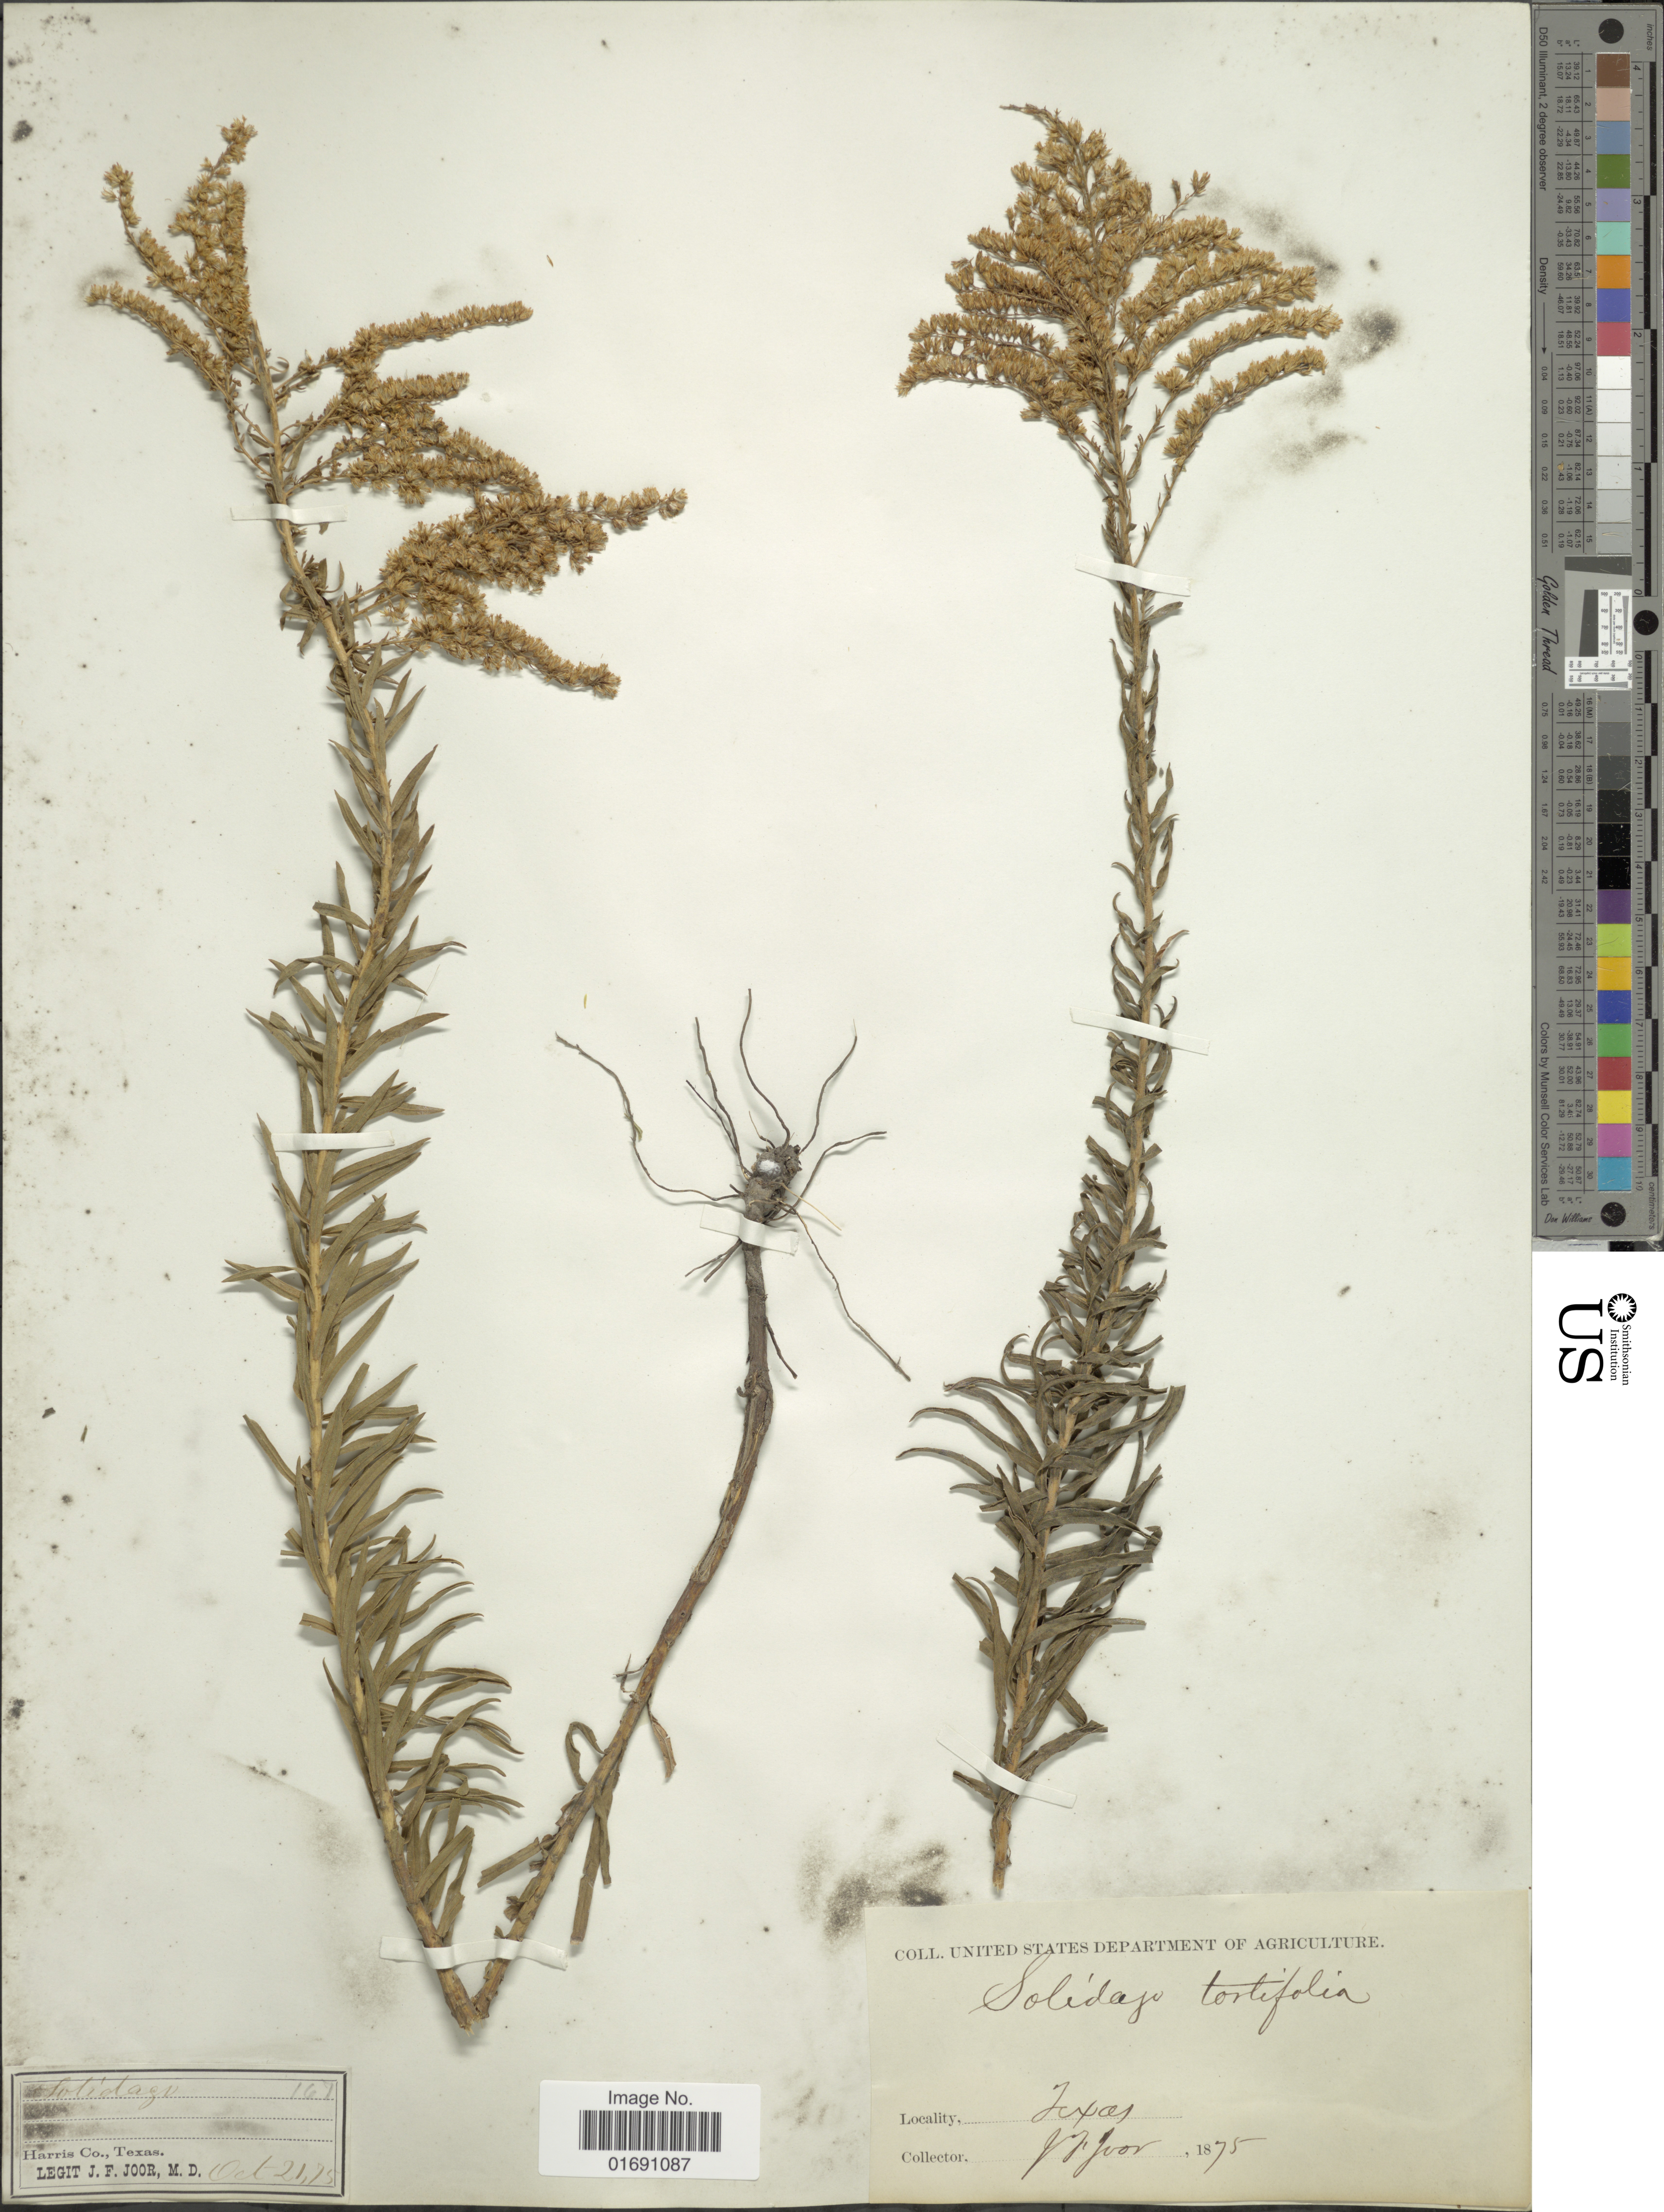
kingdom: Plantae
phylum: Tracheophyta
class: Magnoliopsida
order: Asterales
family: Asteraceae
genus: Solidago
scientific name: Solidago tortifolia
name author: Elliott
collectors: J. F. Joor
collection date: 1875-10-21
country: United States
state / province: Texas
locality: Harris Co